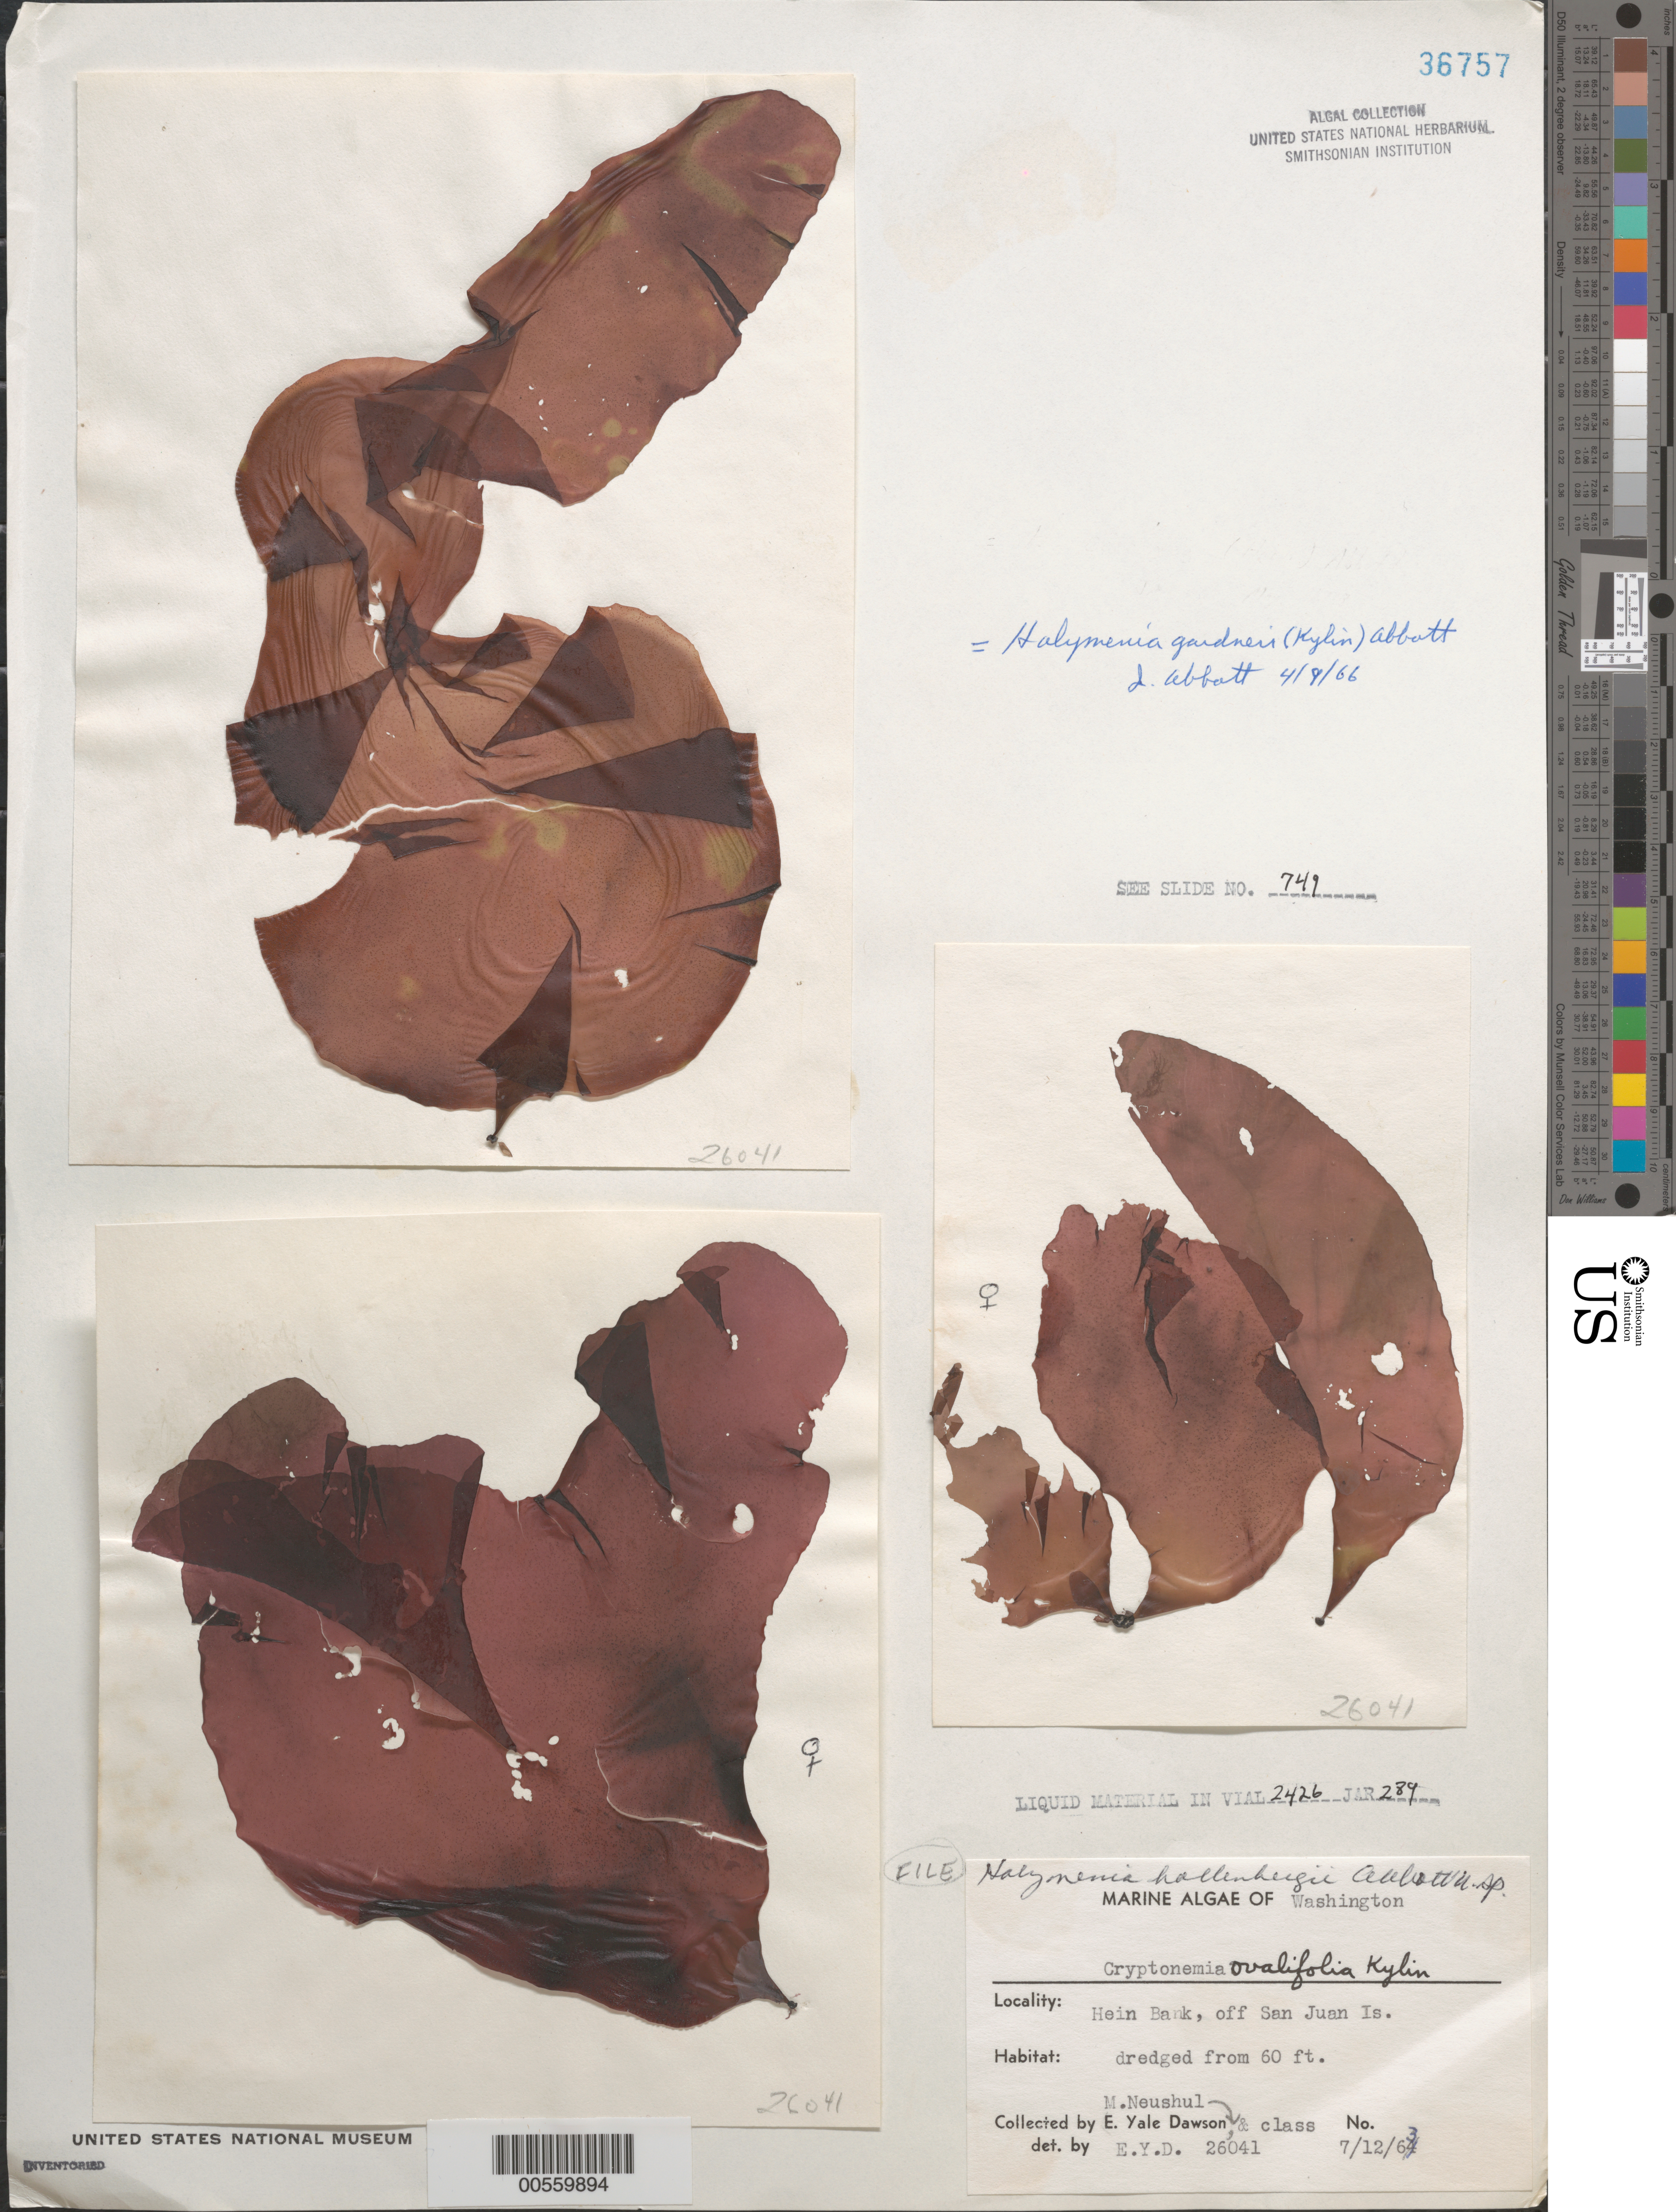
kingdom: Plantae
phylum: Rhodophyta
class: Florideophyceae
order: Halymeniales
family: Halymeniaceae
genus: Halymenia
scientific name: Halymenia hollenbergii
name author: I.A. Abbott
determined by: Abbott, Isabella A.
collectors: E. Y. Dawson, M. Neushul & Algae Class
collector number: EYD 26041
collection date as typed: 12 Jul 1963 or 12 Jul 1964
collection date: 1963-07-12 or 1964-07-12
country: United States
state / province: Washington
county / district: San Juan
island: San Juan Island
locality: Hein Bank, off San Juan Island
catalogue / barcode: US 36757